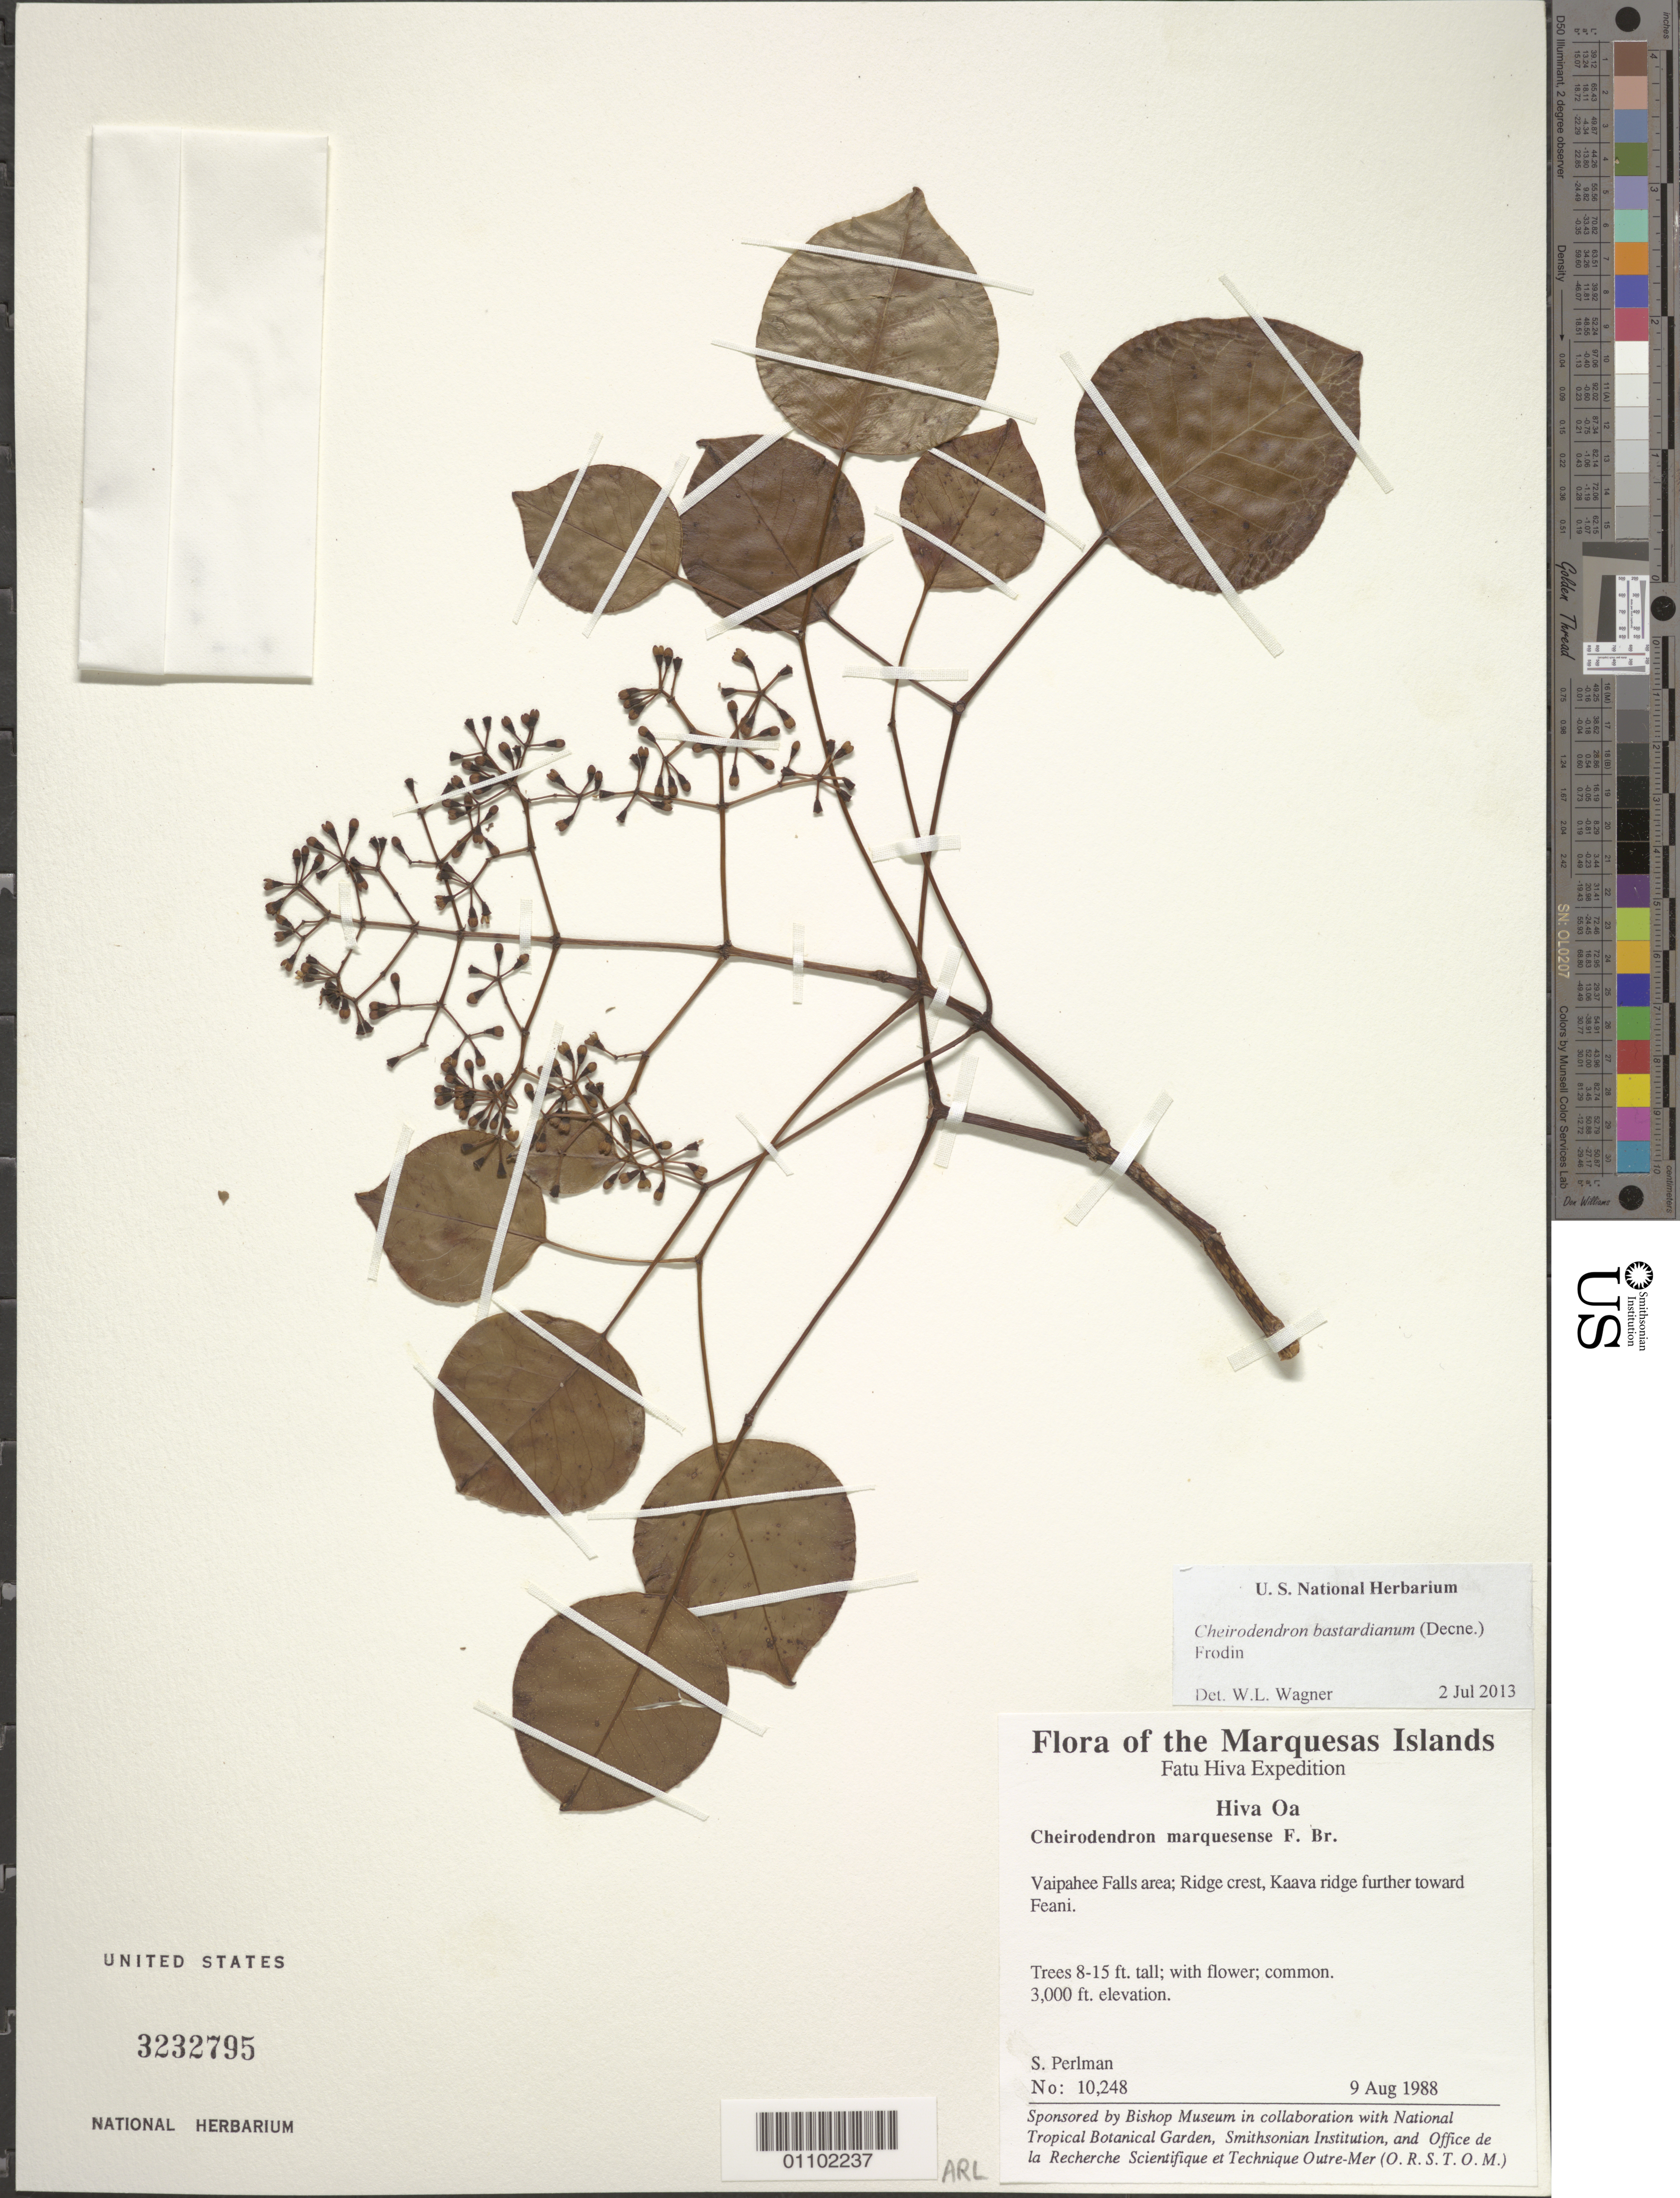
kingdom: Plantae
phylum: Tracheophyta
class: Magnoliopsida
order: Apiales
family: Araliaceae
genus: Cheirodendron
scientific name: Cheirodendron bastardianum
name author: (Decne.) Frodin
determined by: Wagner, W. L., (BOT), Smithsonian Institution - National Museum of Natural History (UNITED STATES)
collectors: S. P. Perlman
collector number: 10248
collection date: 1988-08-09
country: French Polynesia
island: Hiva Oa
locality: Vaipahee Falls area, ridge crest, Kaava ridge further toward Feani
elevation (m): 914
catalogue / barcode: US 3232795